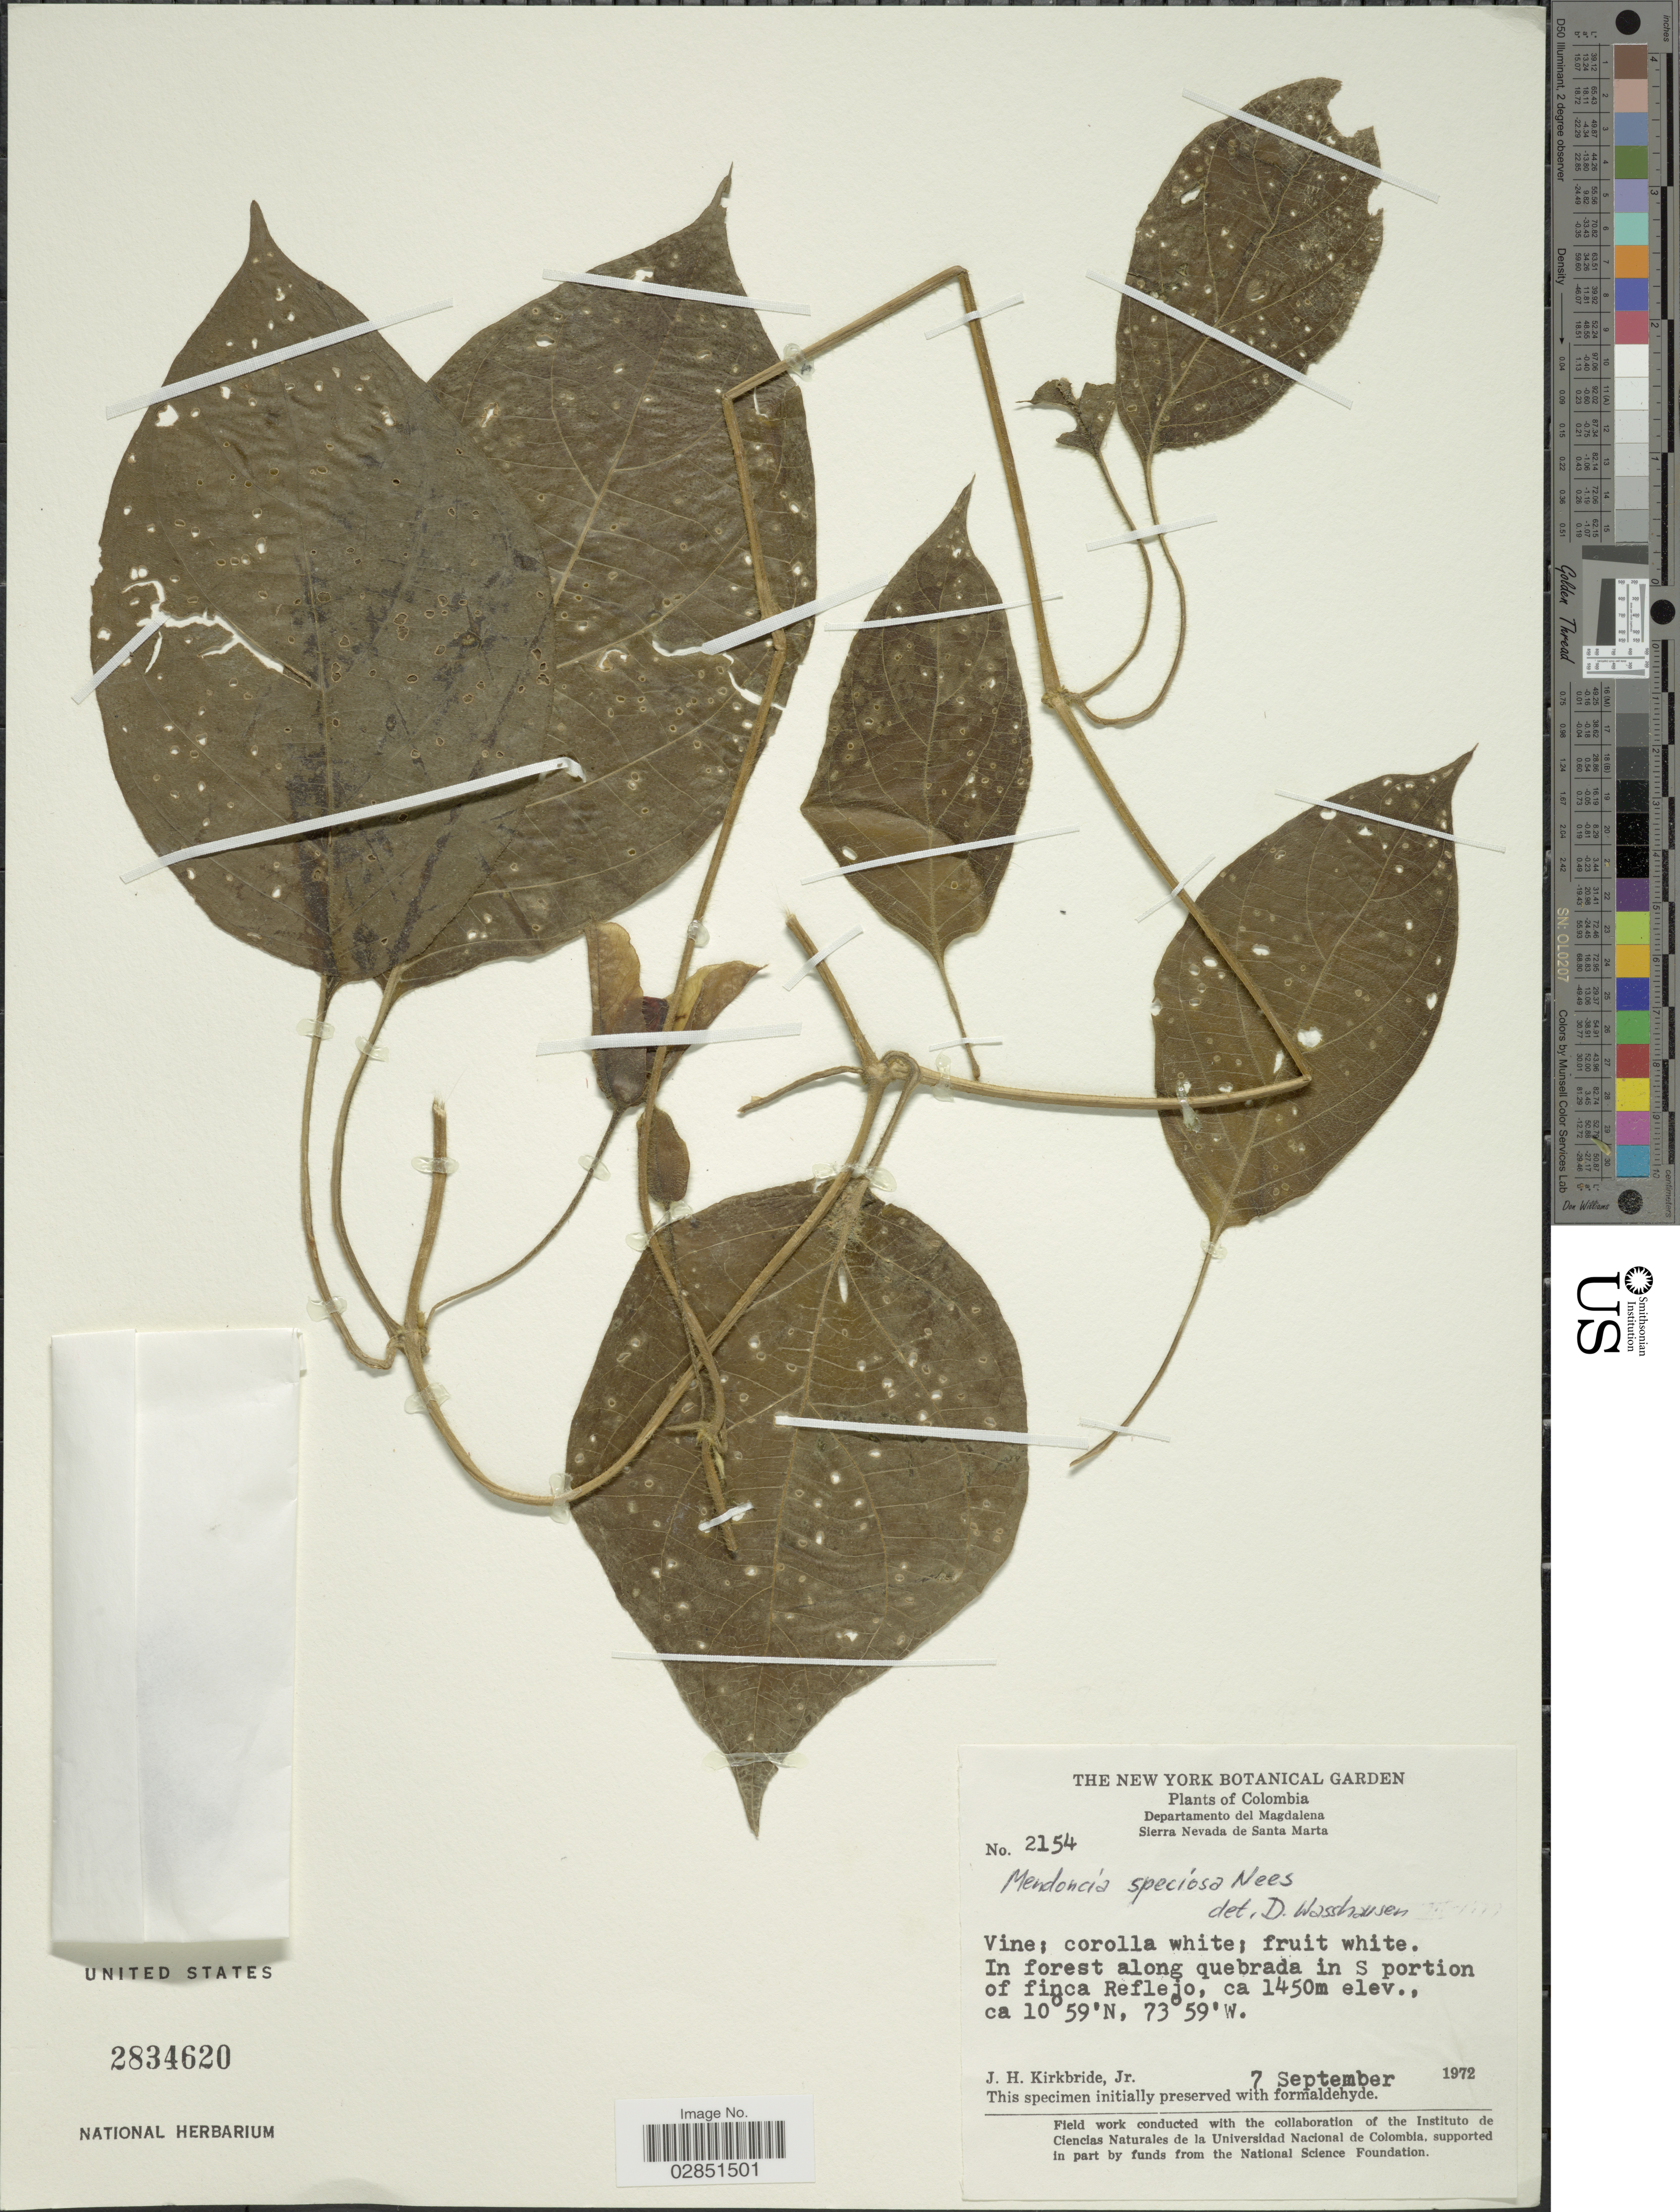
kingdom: Plantae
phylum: Tracheophyta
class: Magnoliopsida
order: Lamiales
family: Acanthaceae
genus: Mendoncia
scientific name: Mendoncia speciosa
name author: Nees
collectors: J. H. Kirkbride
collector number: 2154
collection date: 1972-09-07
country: Colombia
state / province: Magdalena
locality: Departamento del Magdalena. Sierra Nevada de Santa Marta. In forest along quebrada in S portion of finca Reflejo.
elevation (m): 1450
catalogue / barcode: US 2834620